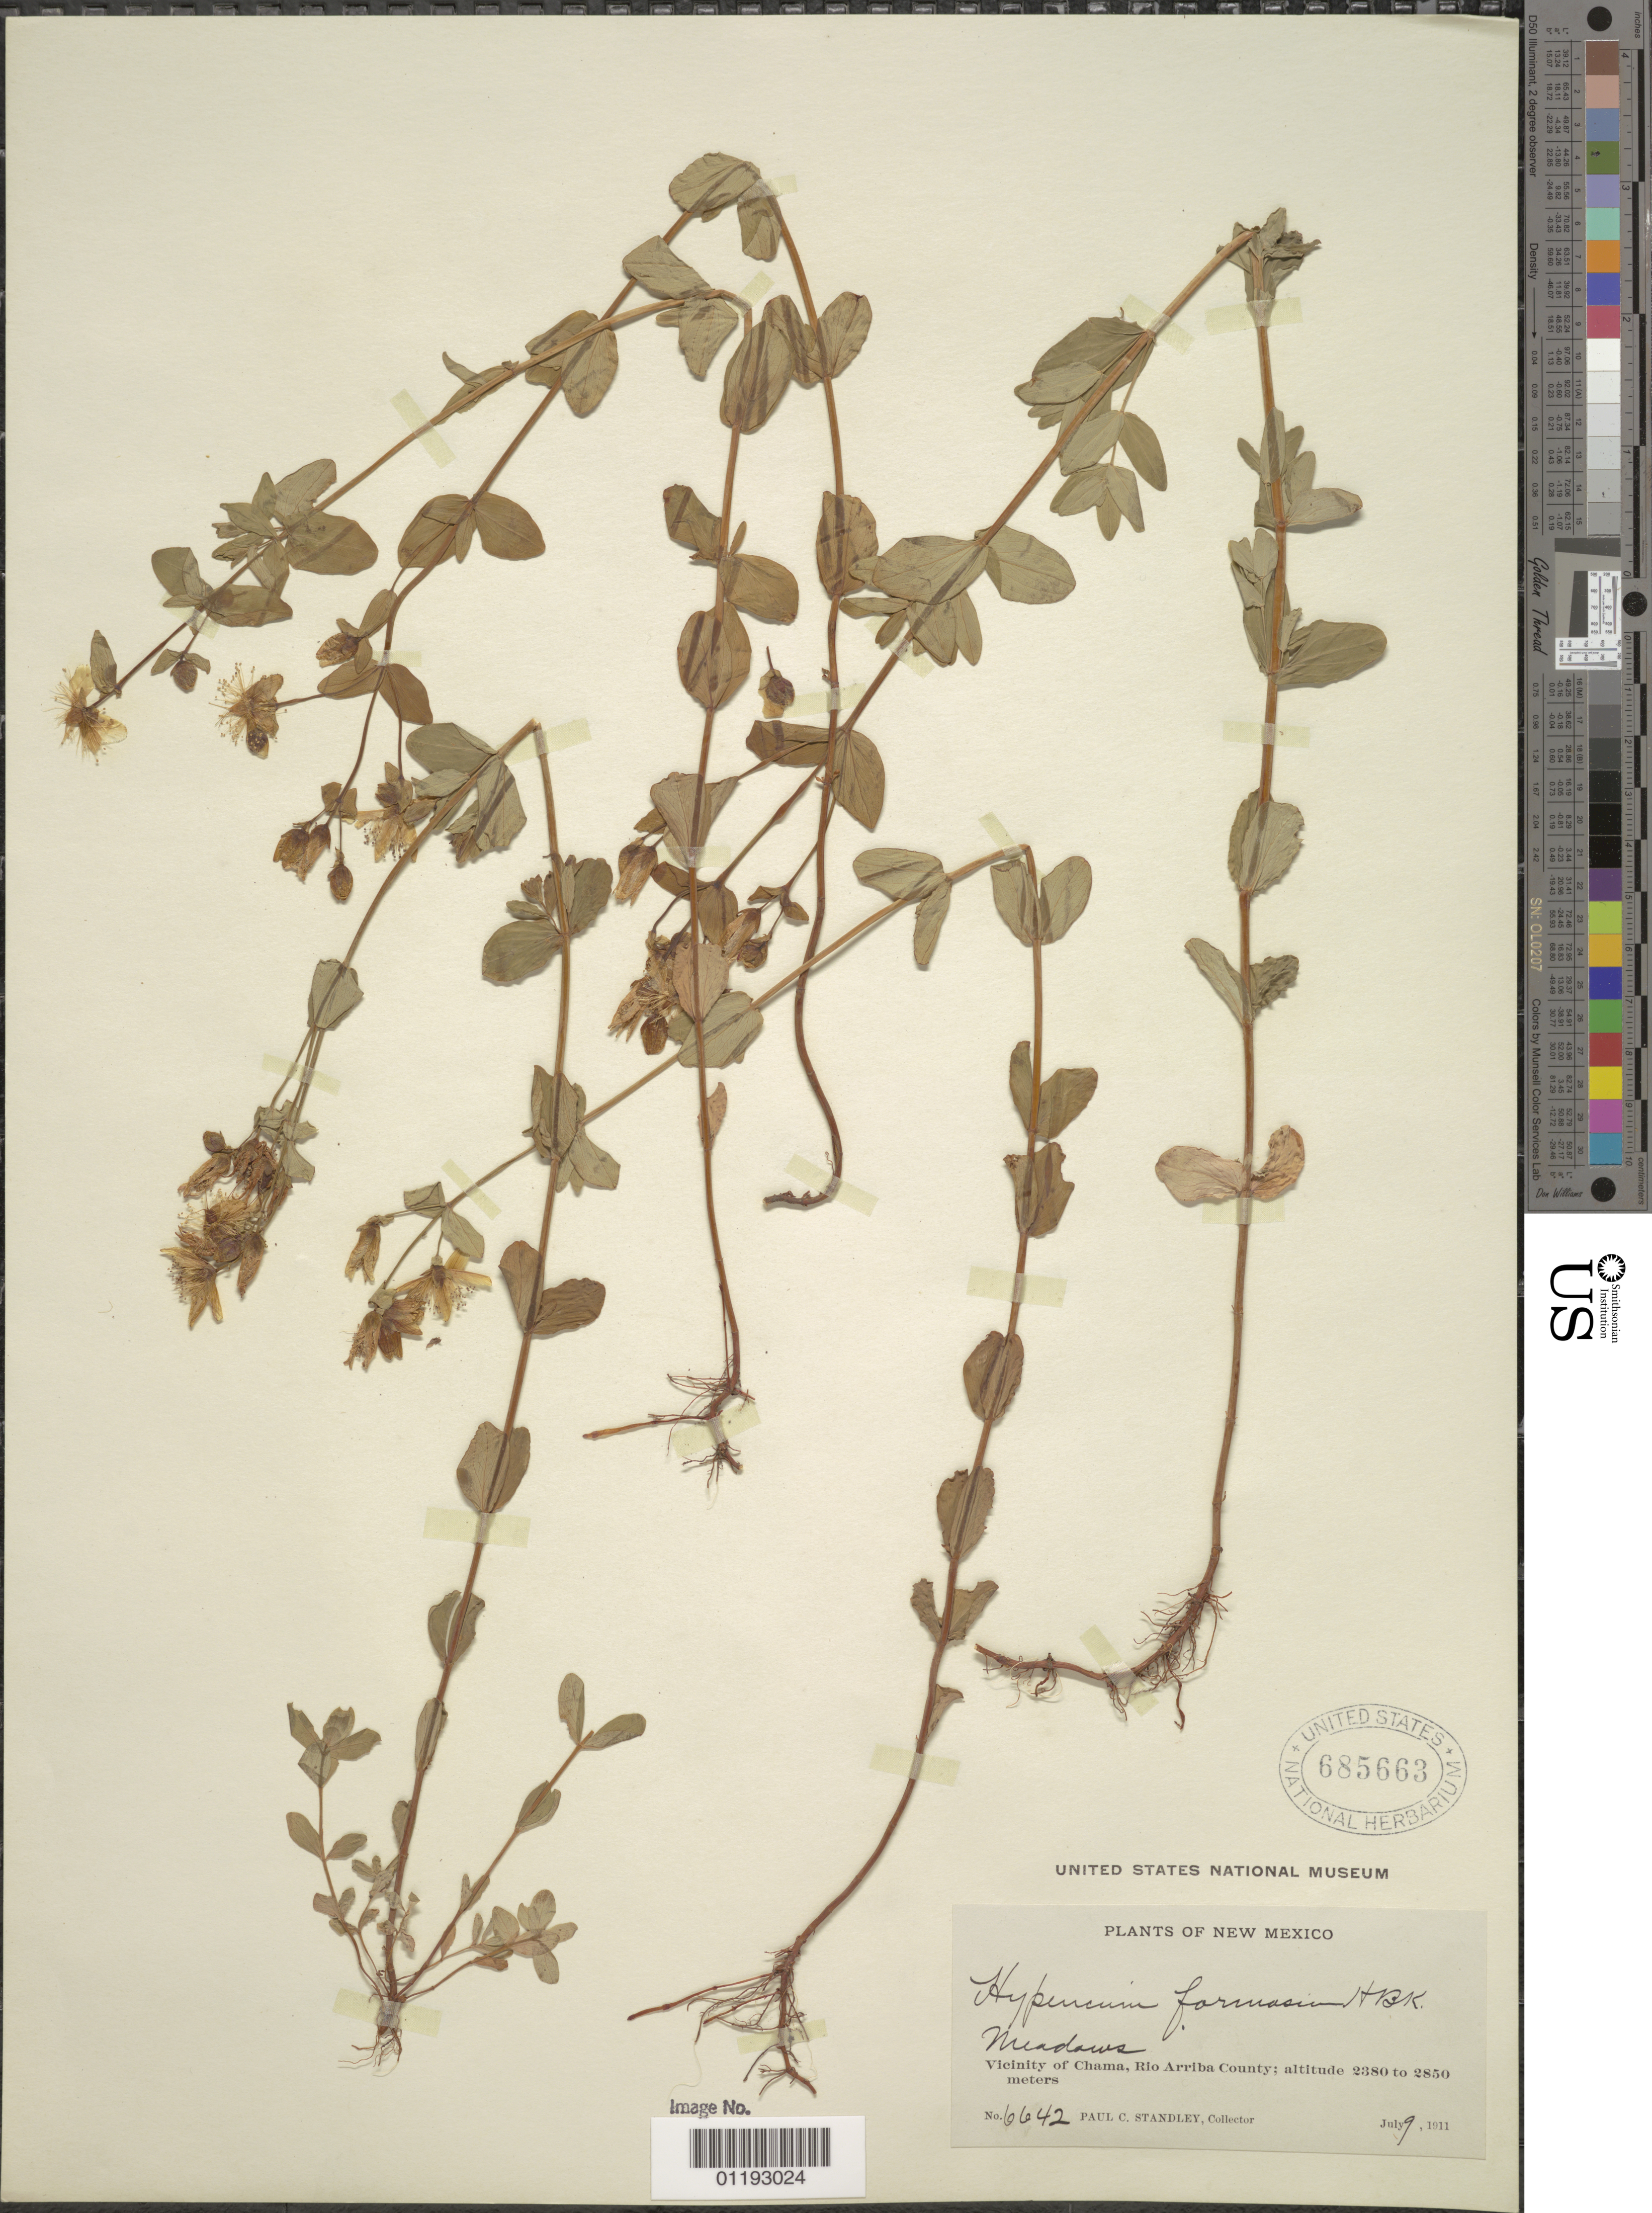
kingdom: Plantae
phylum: Tracheophyta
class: Magnoliopsida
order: Malpighiales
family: Hypericaceae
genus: Hypericum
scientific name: Hypericum formosum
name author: Kunth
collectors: P. C. Standley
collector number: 6642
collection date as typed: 09 Jul 1911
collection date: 1911-07-09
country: United States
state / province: New Mexico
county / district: Rio Arriba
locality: Vicinity of Chama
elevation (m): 2380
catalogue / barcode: US 685663